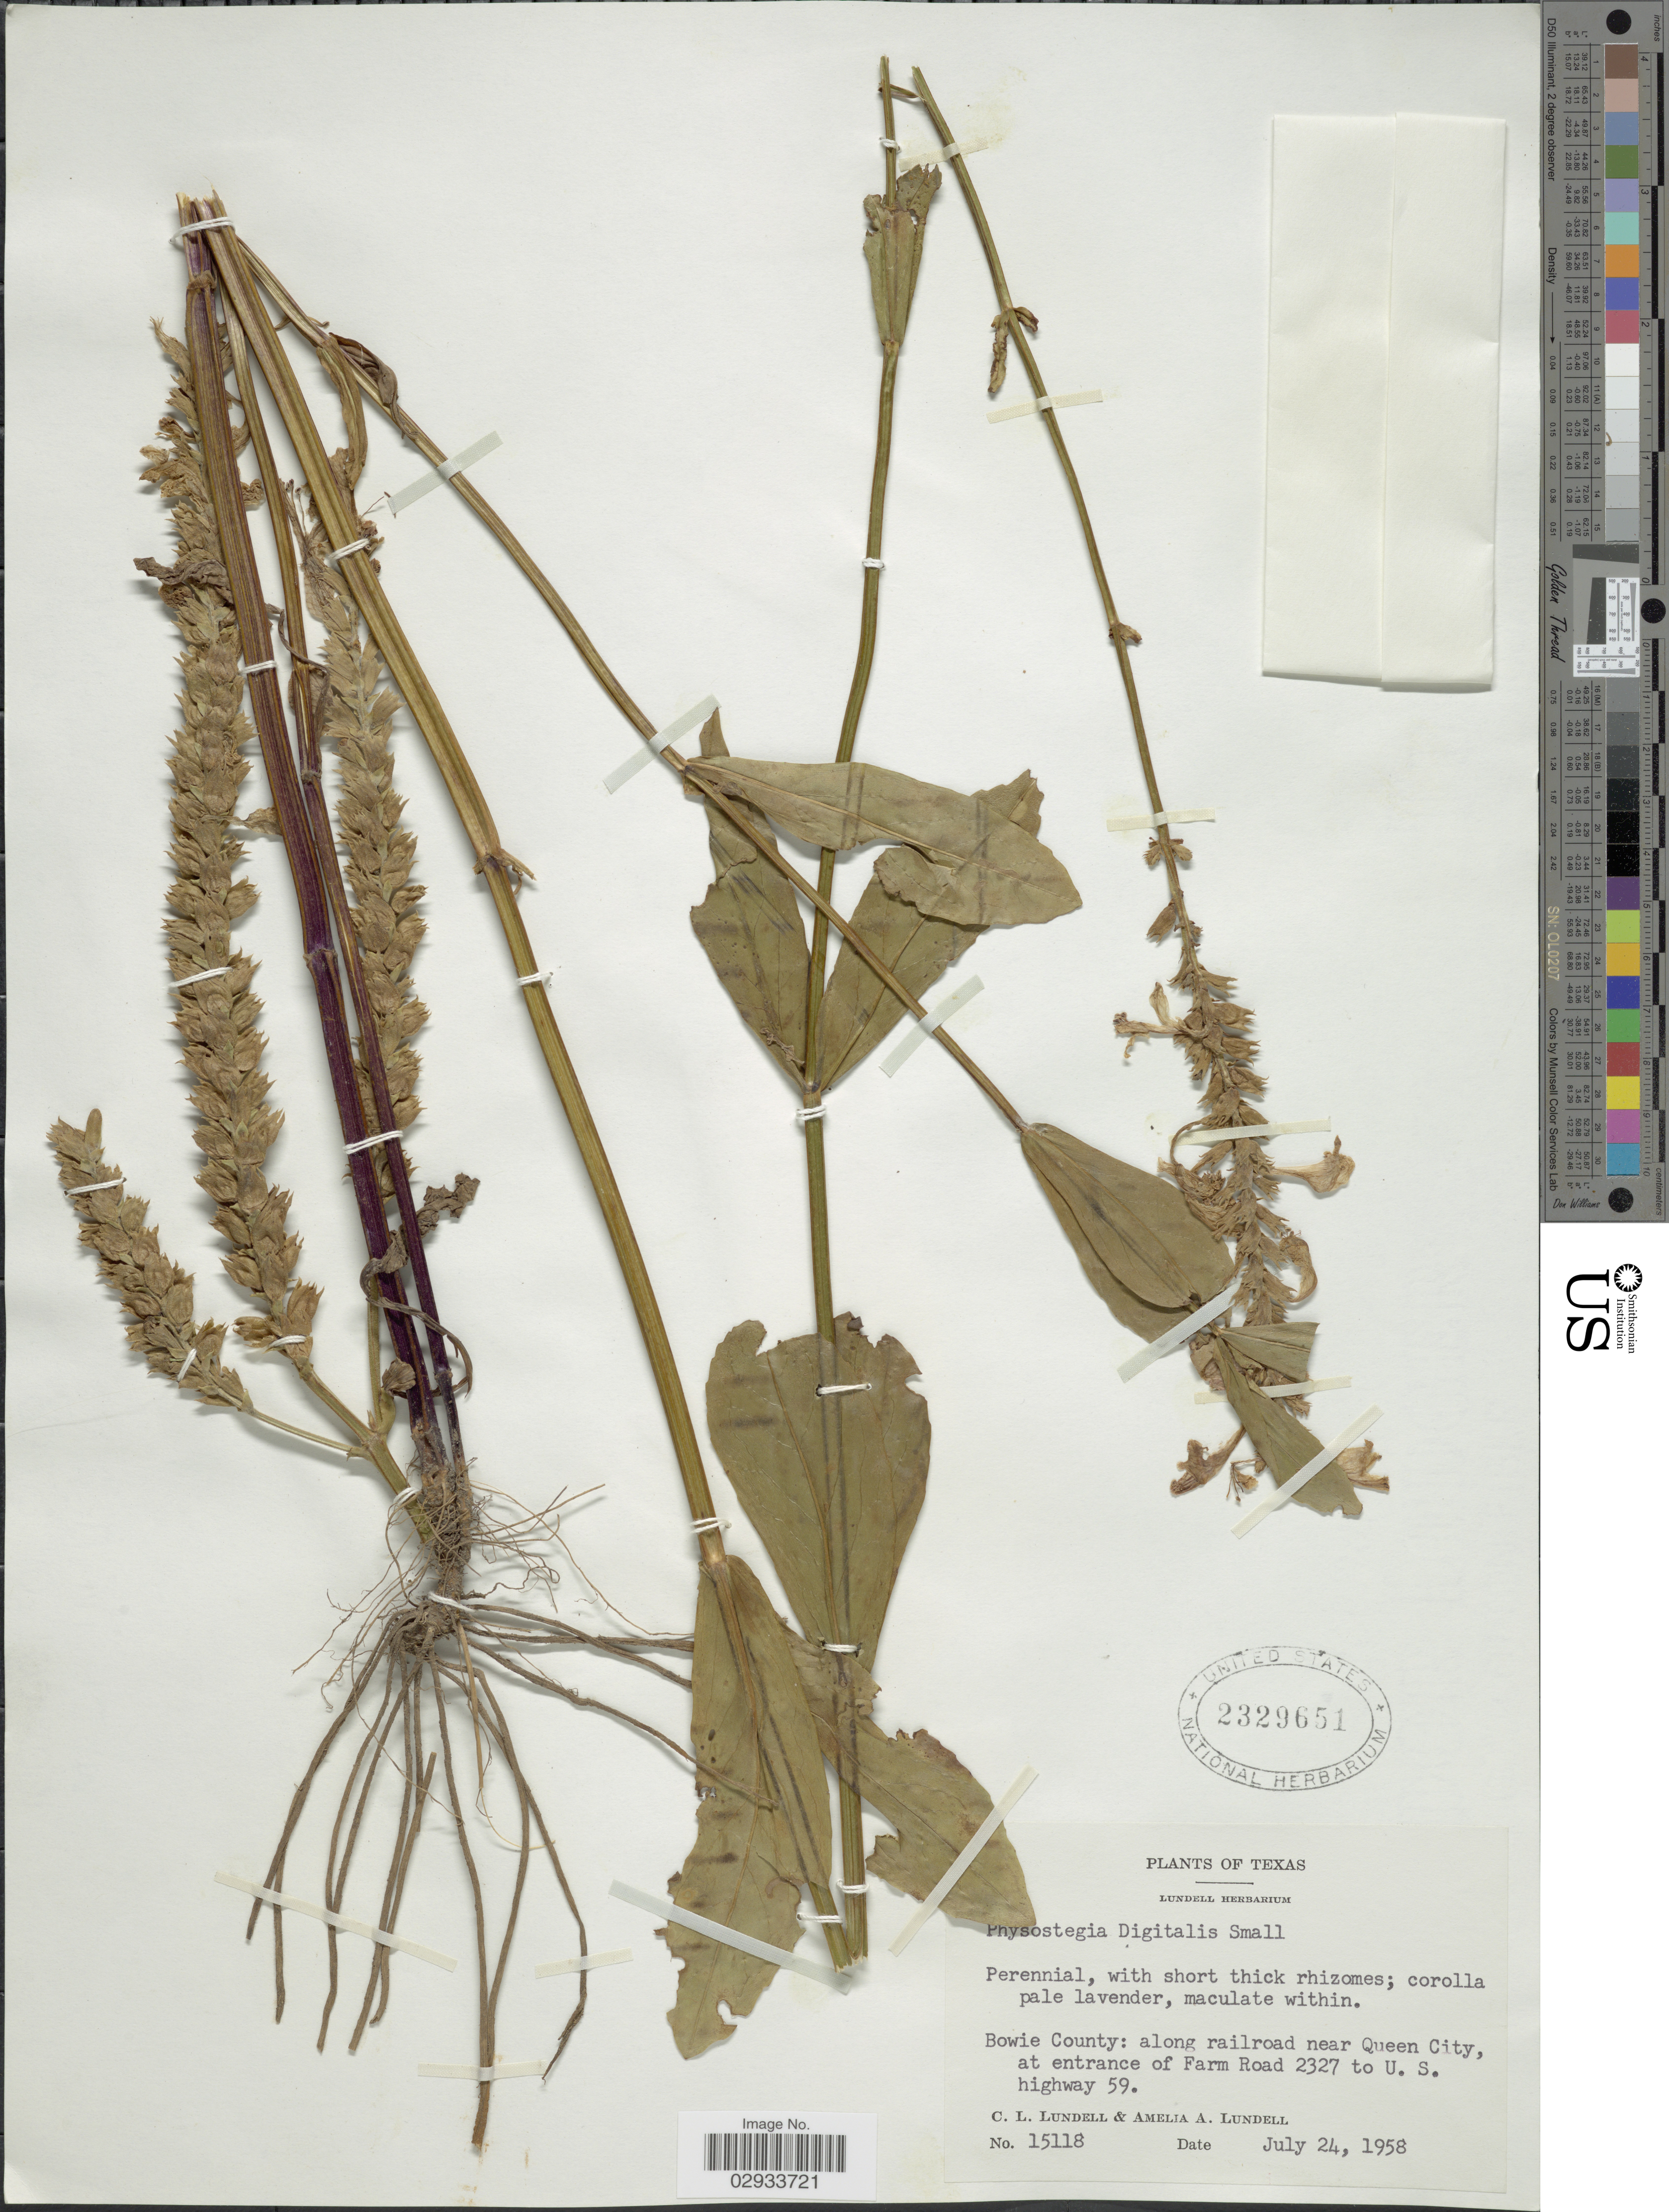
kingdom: Plantae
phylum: Tracheophyta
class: Magnoliopsida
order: Lamiales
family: Lamiaceae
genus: Physostegia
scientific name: Physostegia digitalis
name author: Small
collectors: C. L. Lundell & A. A. Lundell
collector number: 15118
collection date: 1958-07-24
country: United States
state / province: Texas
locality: Bowie County: along railroad near Queen City at entrance of Farm Road 2327 to U.S. highway 59.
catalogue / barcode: US 2329651